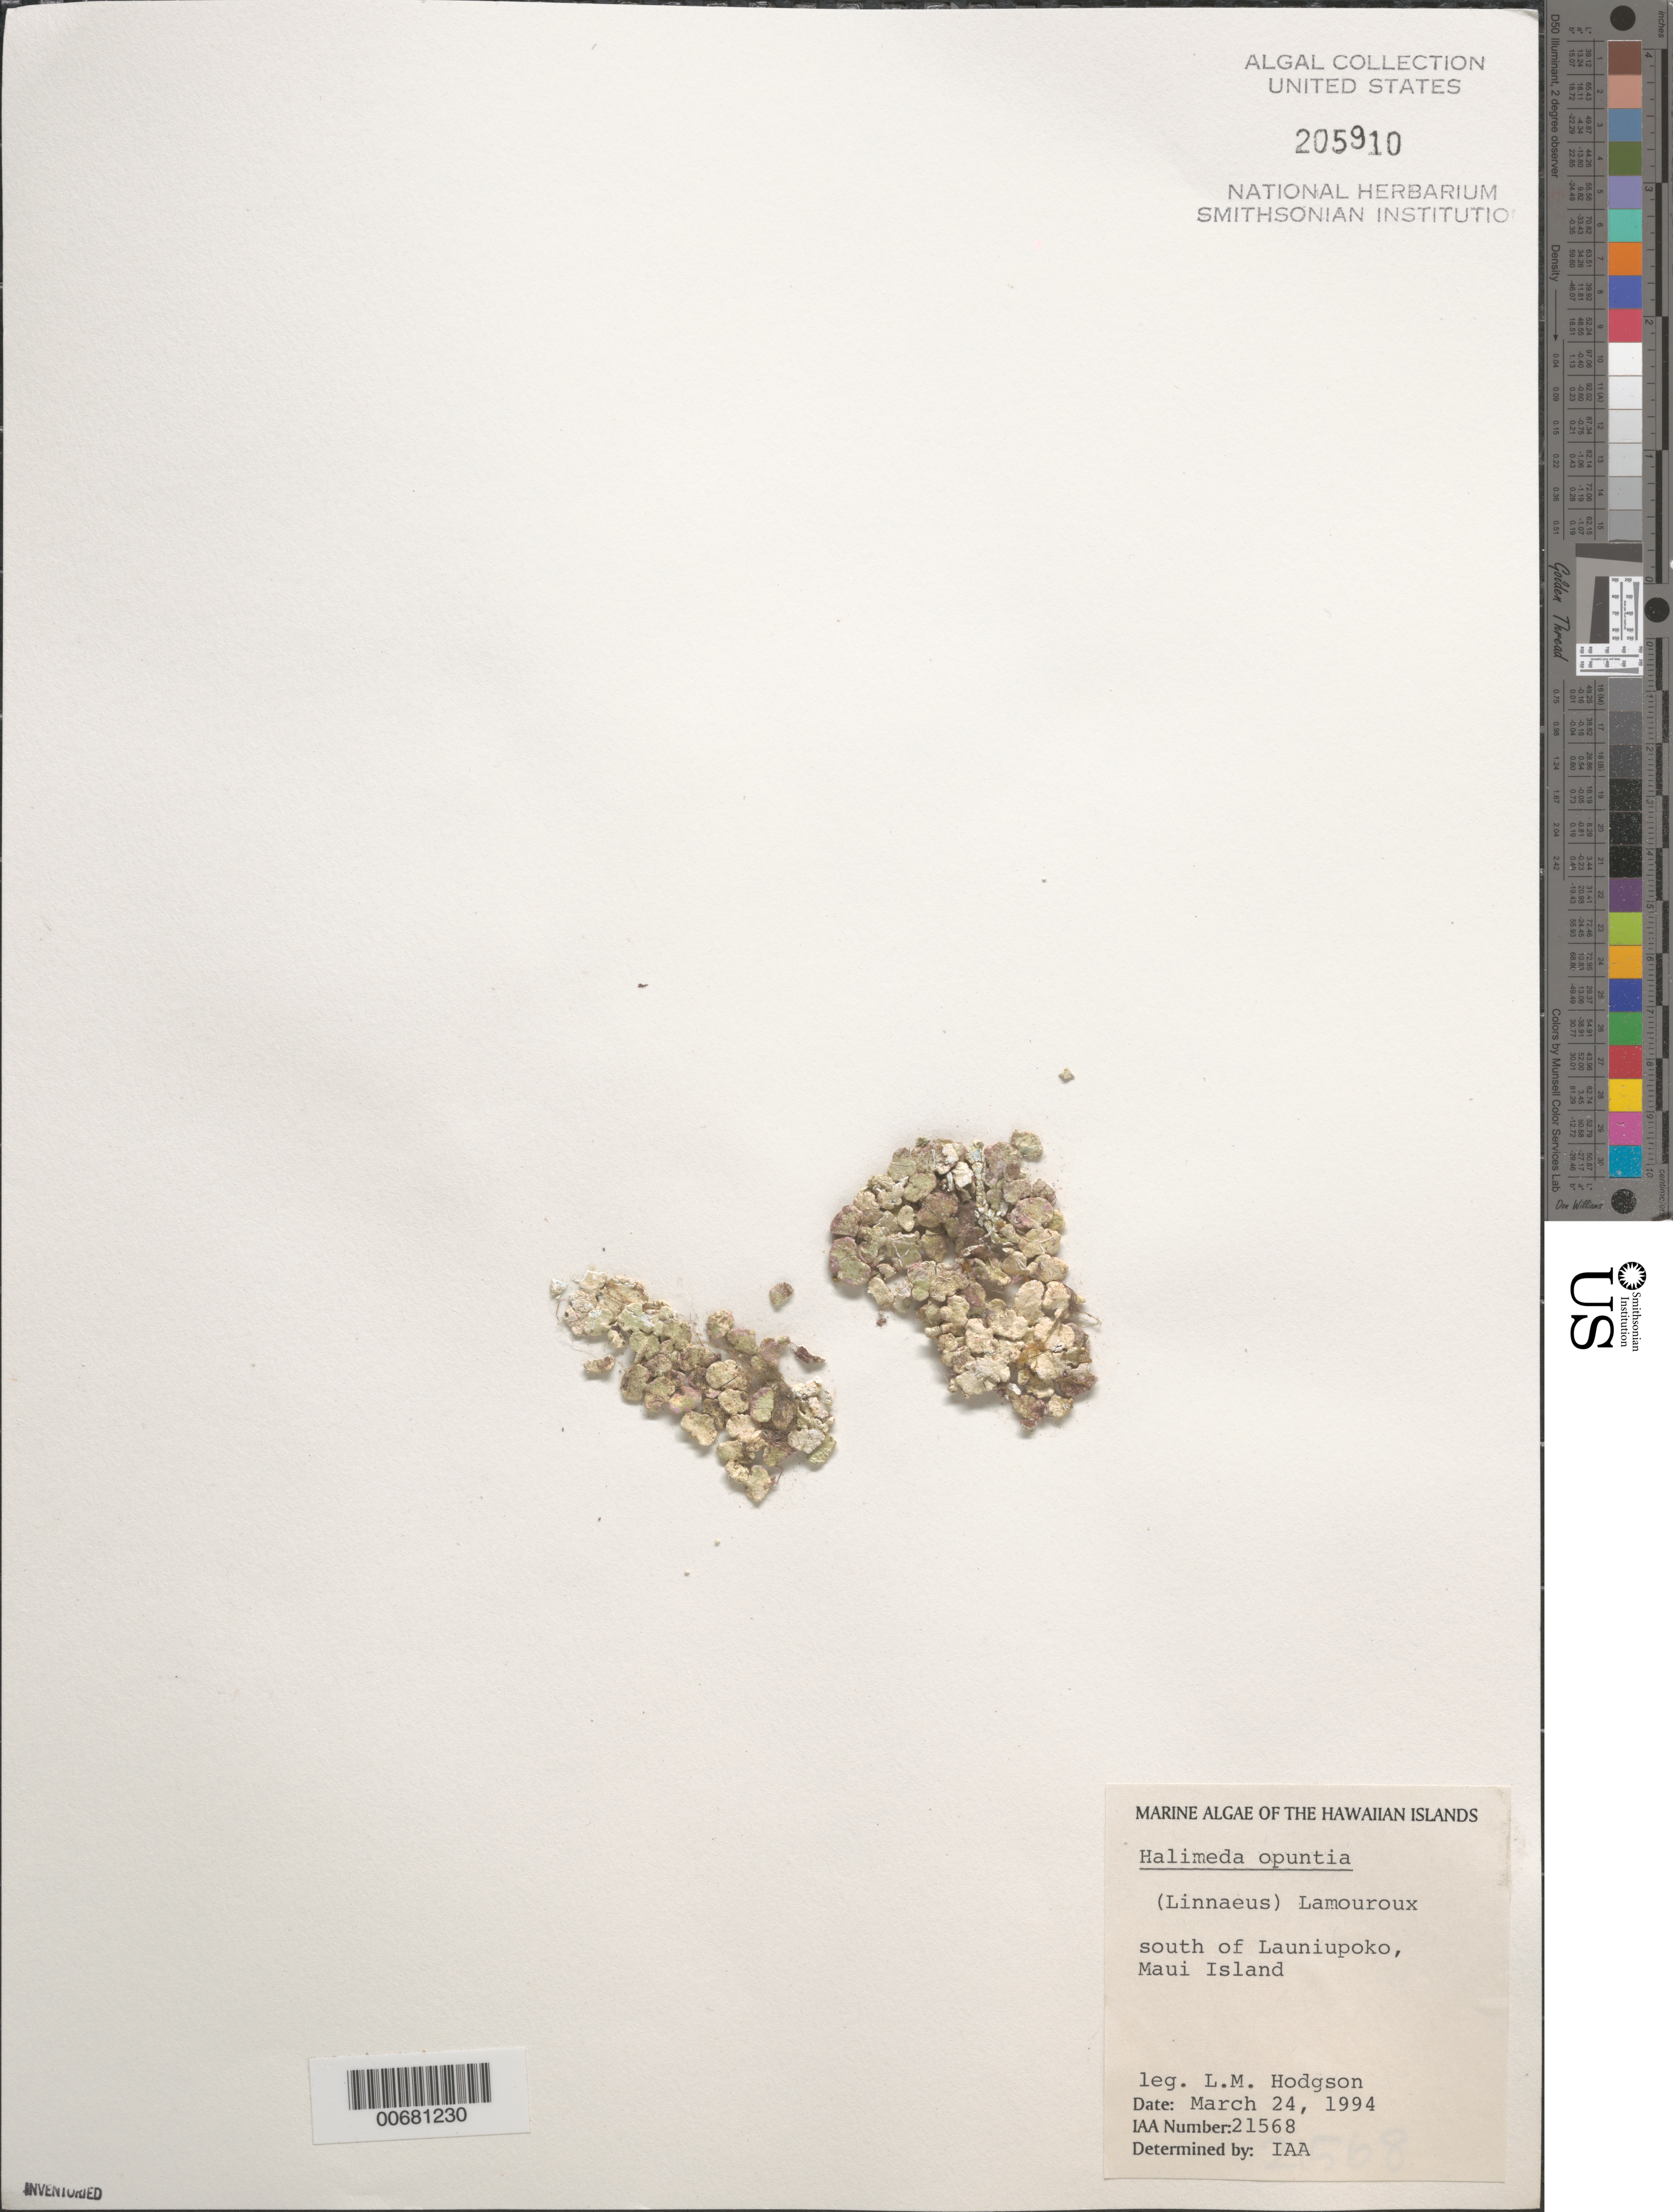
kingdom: Plantae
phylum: Chlorophyta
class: Ulvophyceae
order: Bryopsidales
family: Halimedaceae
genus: Halimeda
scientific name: Halimeda opuntia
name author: (L.) J.V.Lamouroux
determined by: Abbott, Isabella A.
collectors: L. M. Hodgson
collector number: IAA 21568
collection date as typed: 24 Mar 1994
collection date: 1994-03-24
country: United States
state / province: Hawaii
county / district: Maui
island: Maui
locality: South of Launiupoko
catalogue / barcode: US 205910